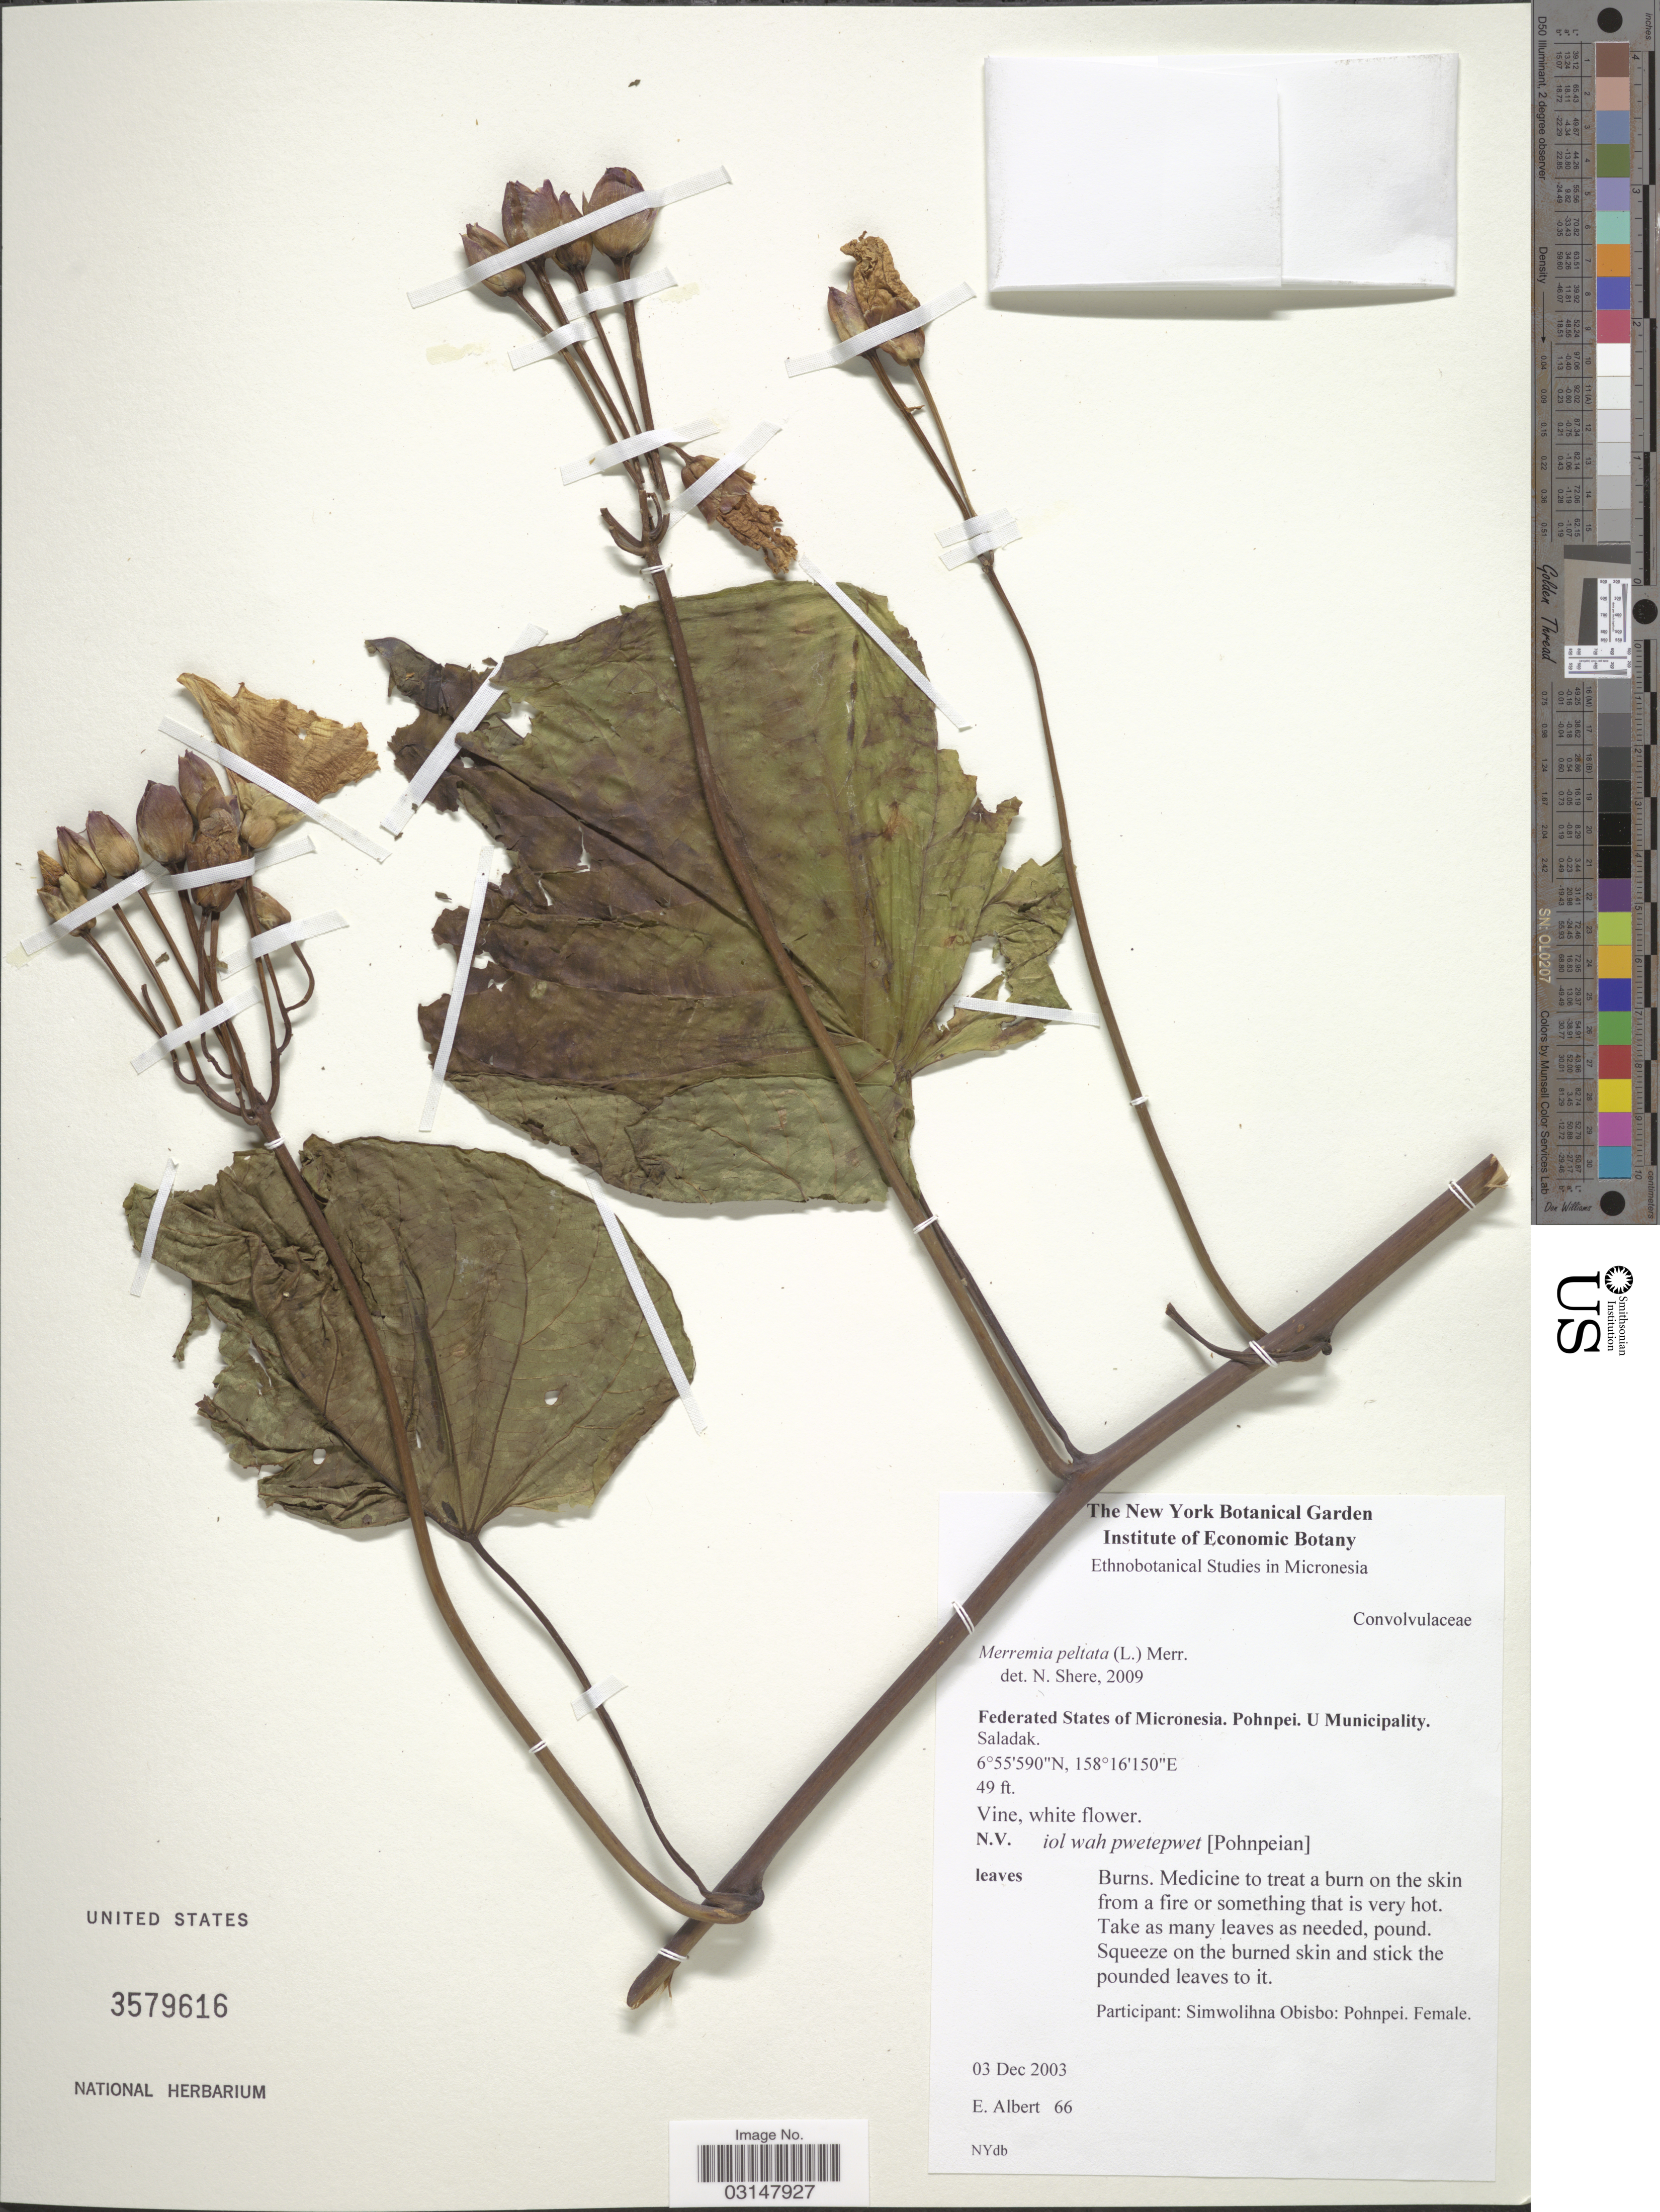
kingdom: Plantae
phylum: Tracheophyta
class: Magnoliopsida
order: Solanales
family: Convolvulaceae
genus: Decalobanthus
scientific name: Decalobanthus peltatus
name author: (L.) A. R. Simões & Staples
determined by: Wagner, W. L., (BOT), Smithsonian Institution - National Museum of Natural History (UNITED STATES)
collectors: E. Albert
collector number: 66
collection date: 2003-12-03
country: Micronesia, Federated States of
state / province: Pohnpei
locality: Federated States of Micronesia. Municipality. Saladak.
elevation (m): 15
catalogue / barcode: US 3579616